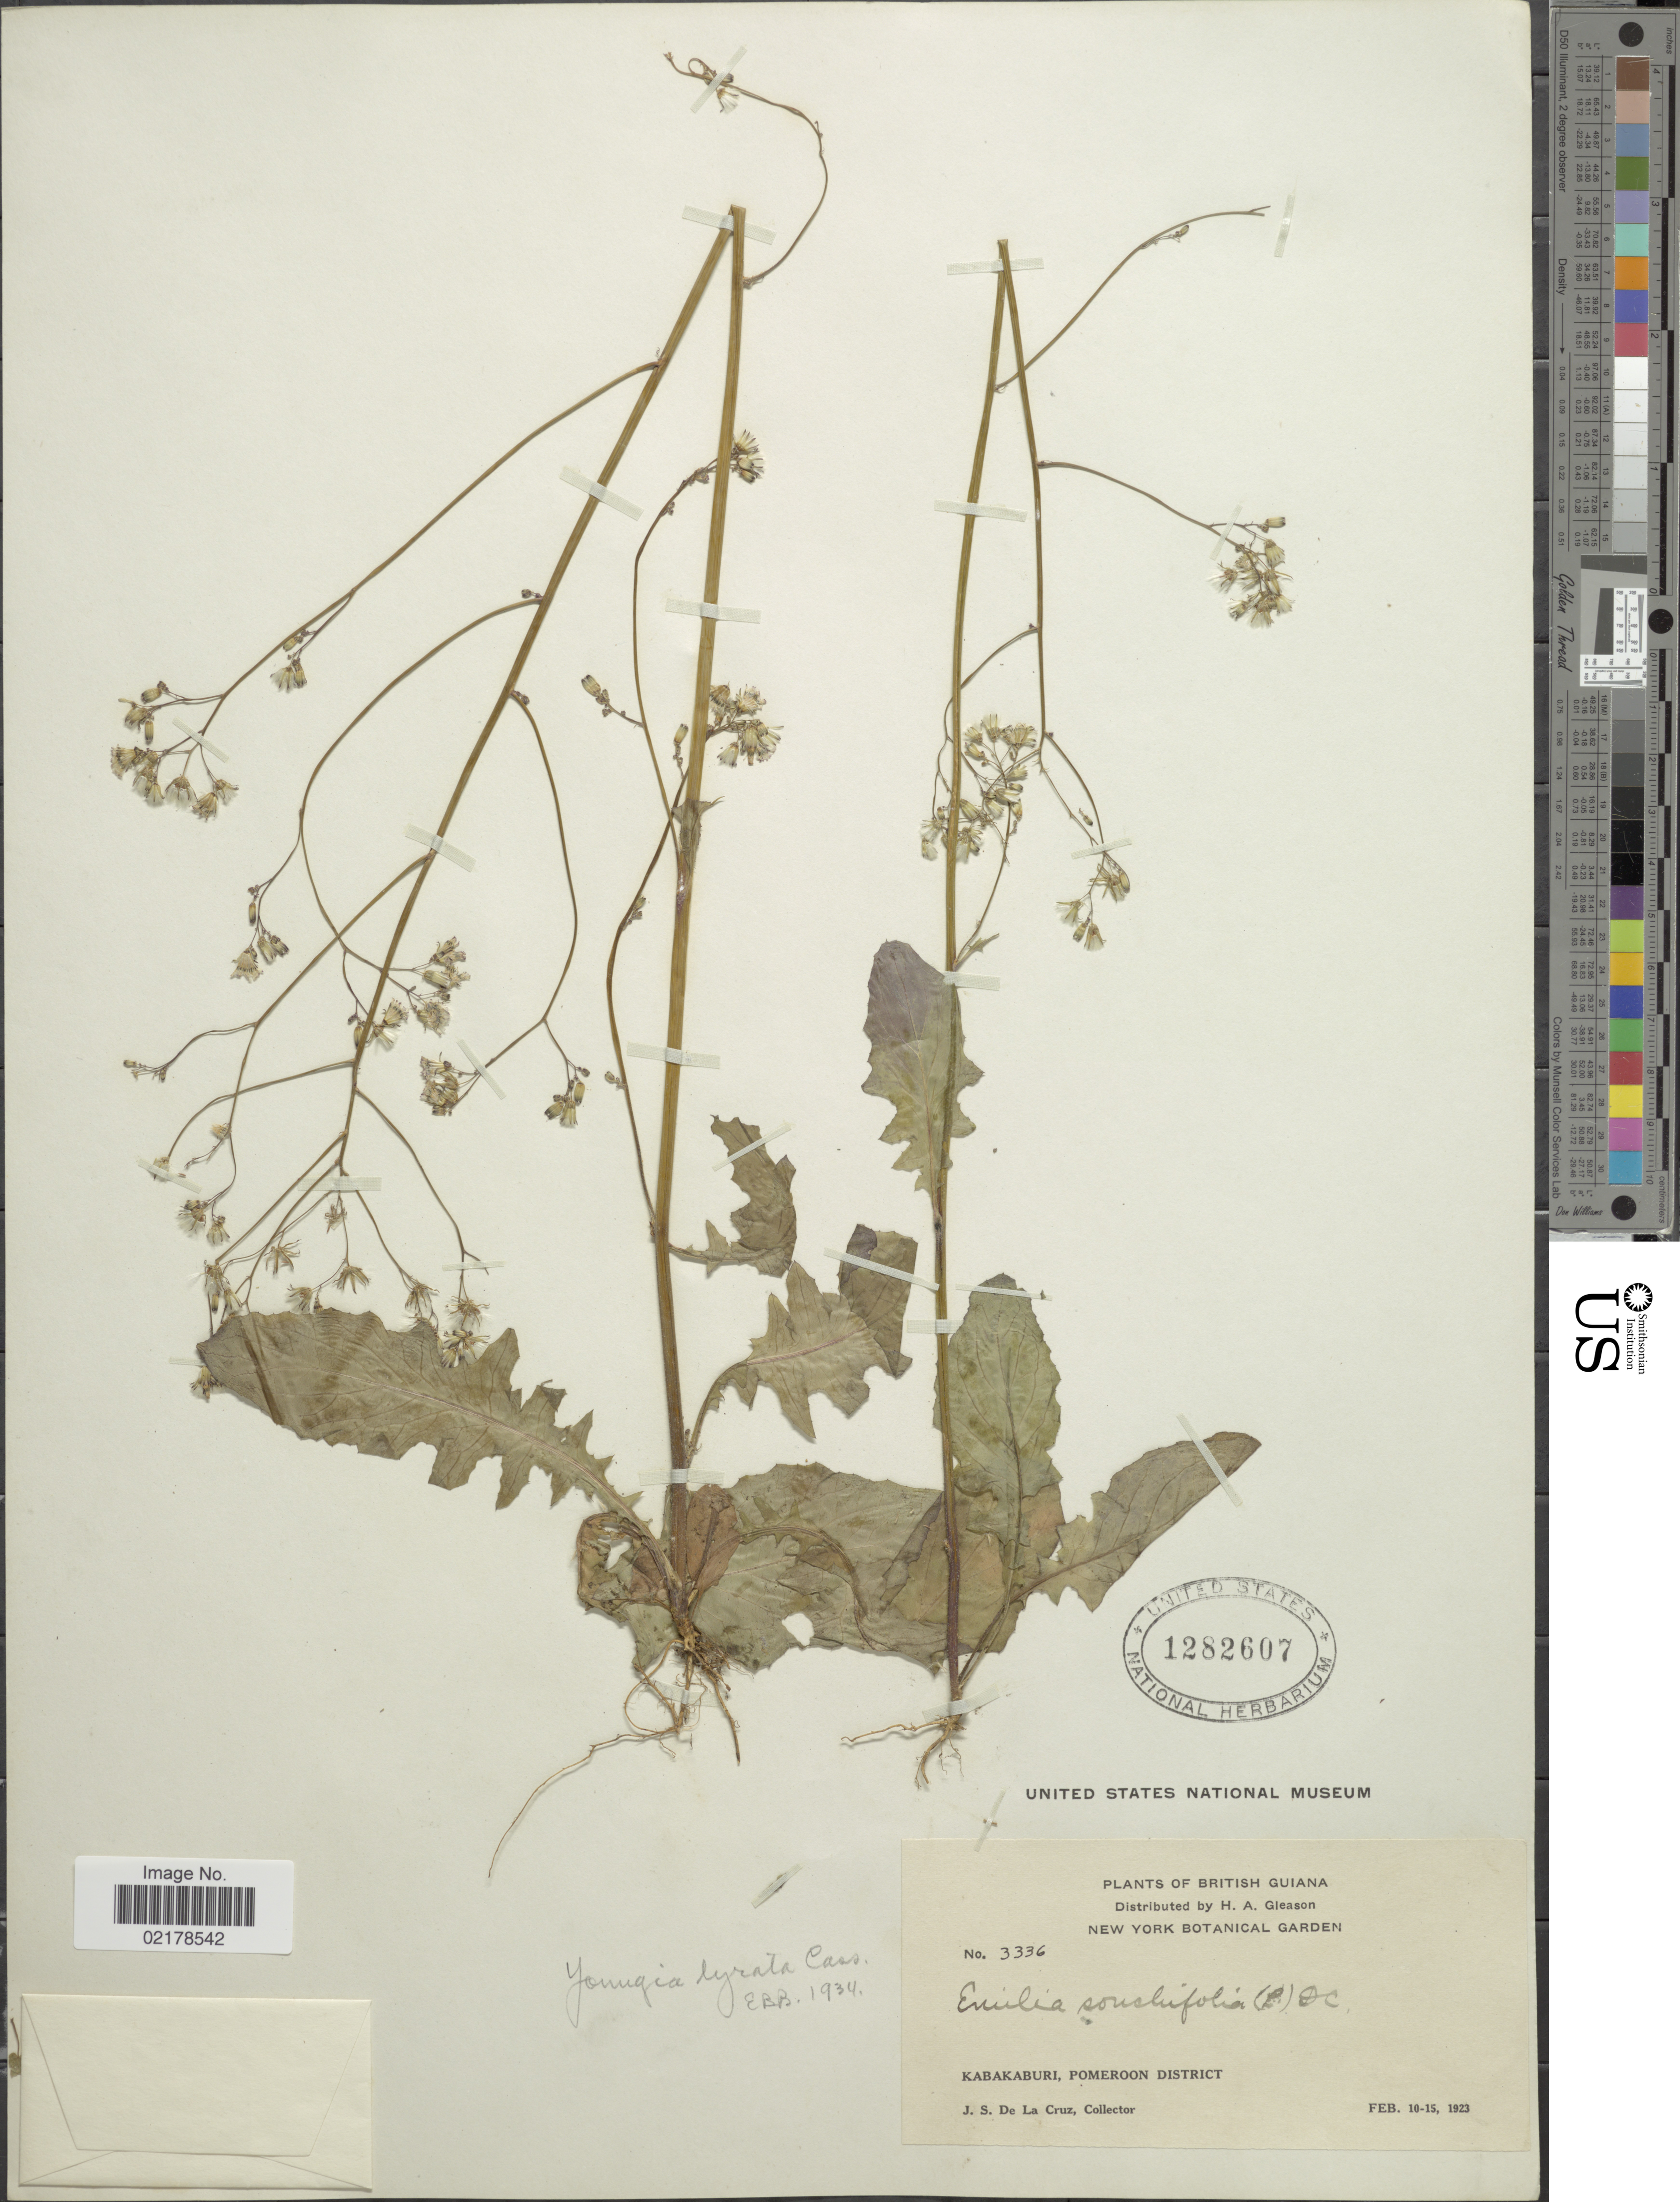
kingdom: Plantae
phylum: Tracheophyta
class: Magnoliopsida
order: Asterales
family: Asteraceae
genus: Youngia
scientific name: Youngia japonica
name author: (L.) DC.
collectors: J. S. de la Cruz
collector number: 3336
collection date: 1923-02-10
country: Guyana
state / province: Pomeroon-Supenaam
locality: British Guiana, Kabakaburi, Pomeroon District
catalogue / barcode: US 1282607